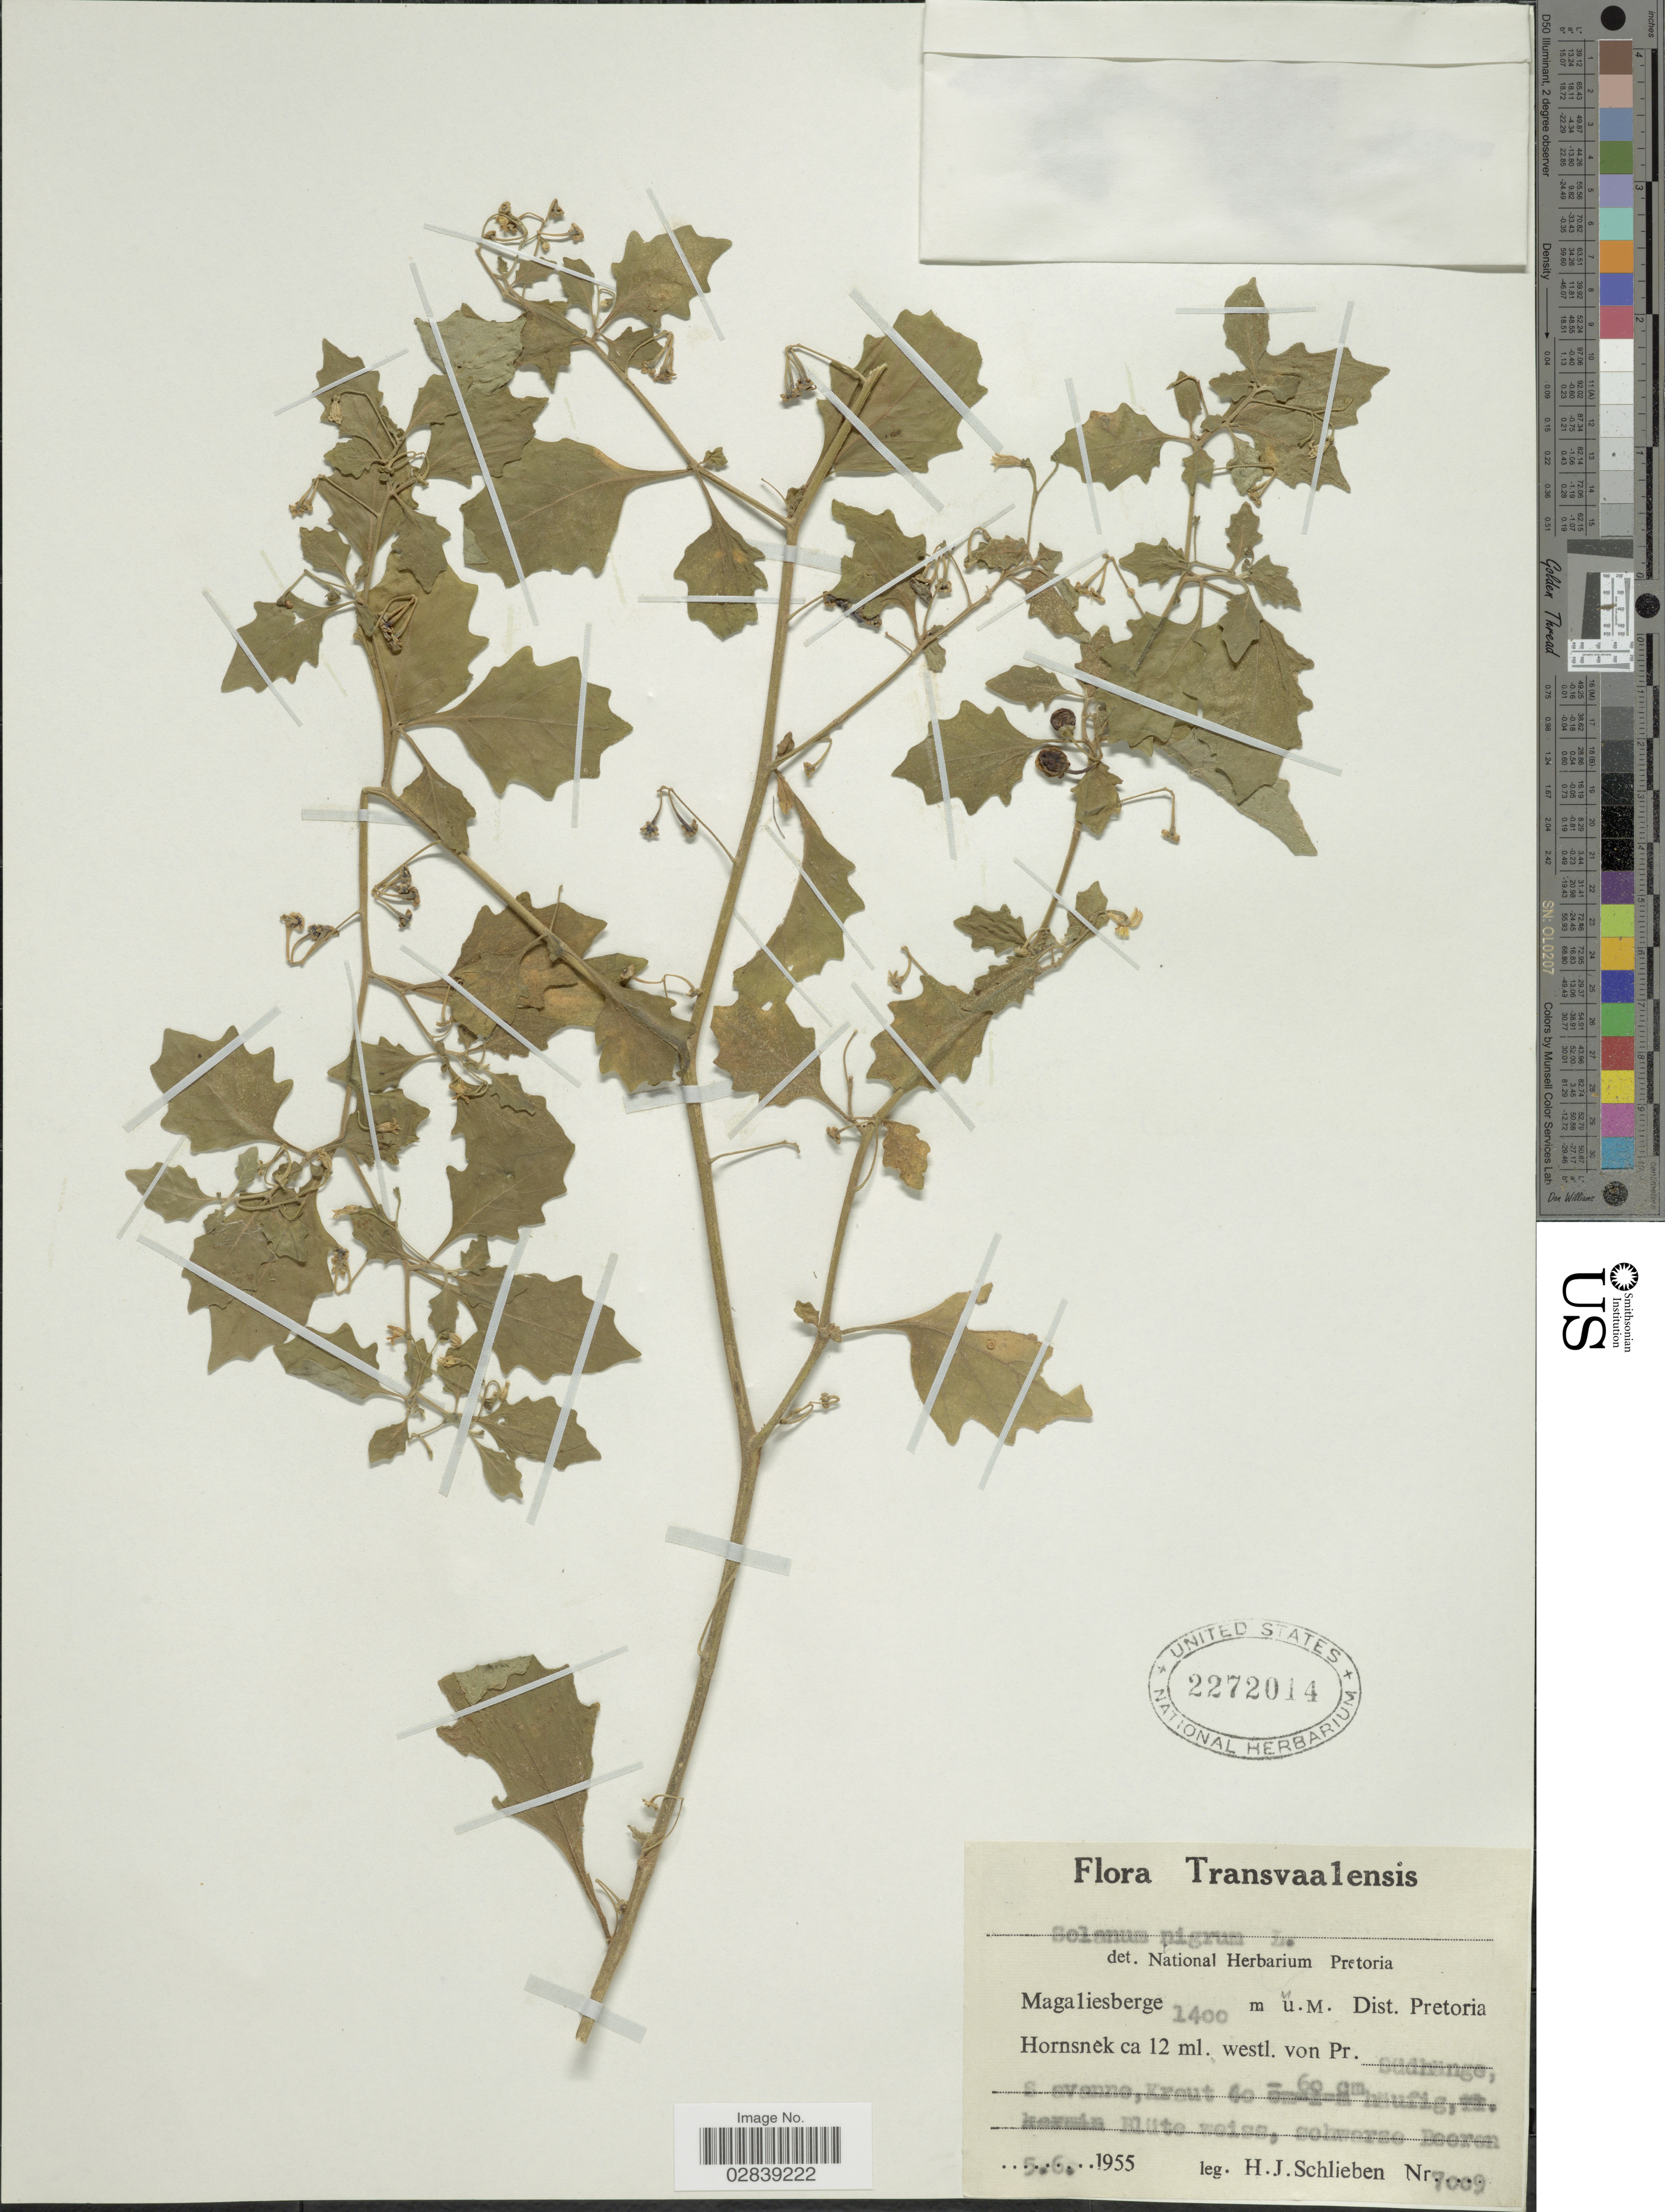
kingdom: Plantae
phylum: Tracheophyta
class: Magnoliopsida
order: Solanales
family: Solanaceae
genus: Solanum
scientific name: Solanum nigrum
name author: L.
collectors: H. J. Schlieben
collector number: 7009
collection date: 1955-06-05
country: South Africa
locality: Transvaalensis, Magaliesberge, Dist. Pretoria, Hornsnek ca 12 ml. westl. von Pr. Südhänge.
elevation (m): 1400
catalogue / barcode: US 2272014